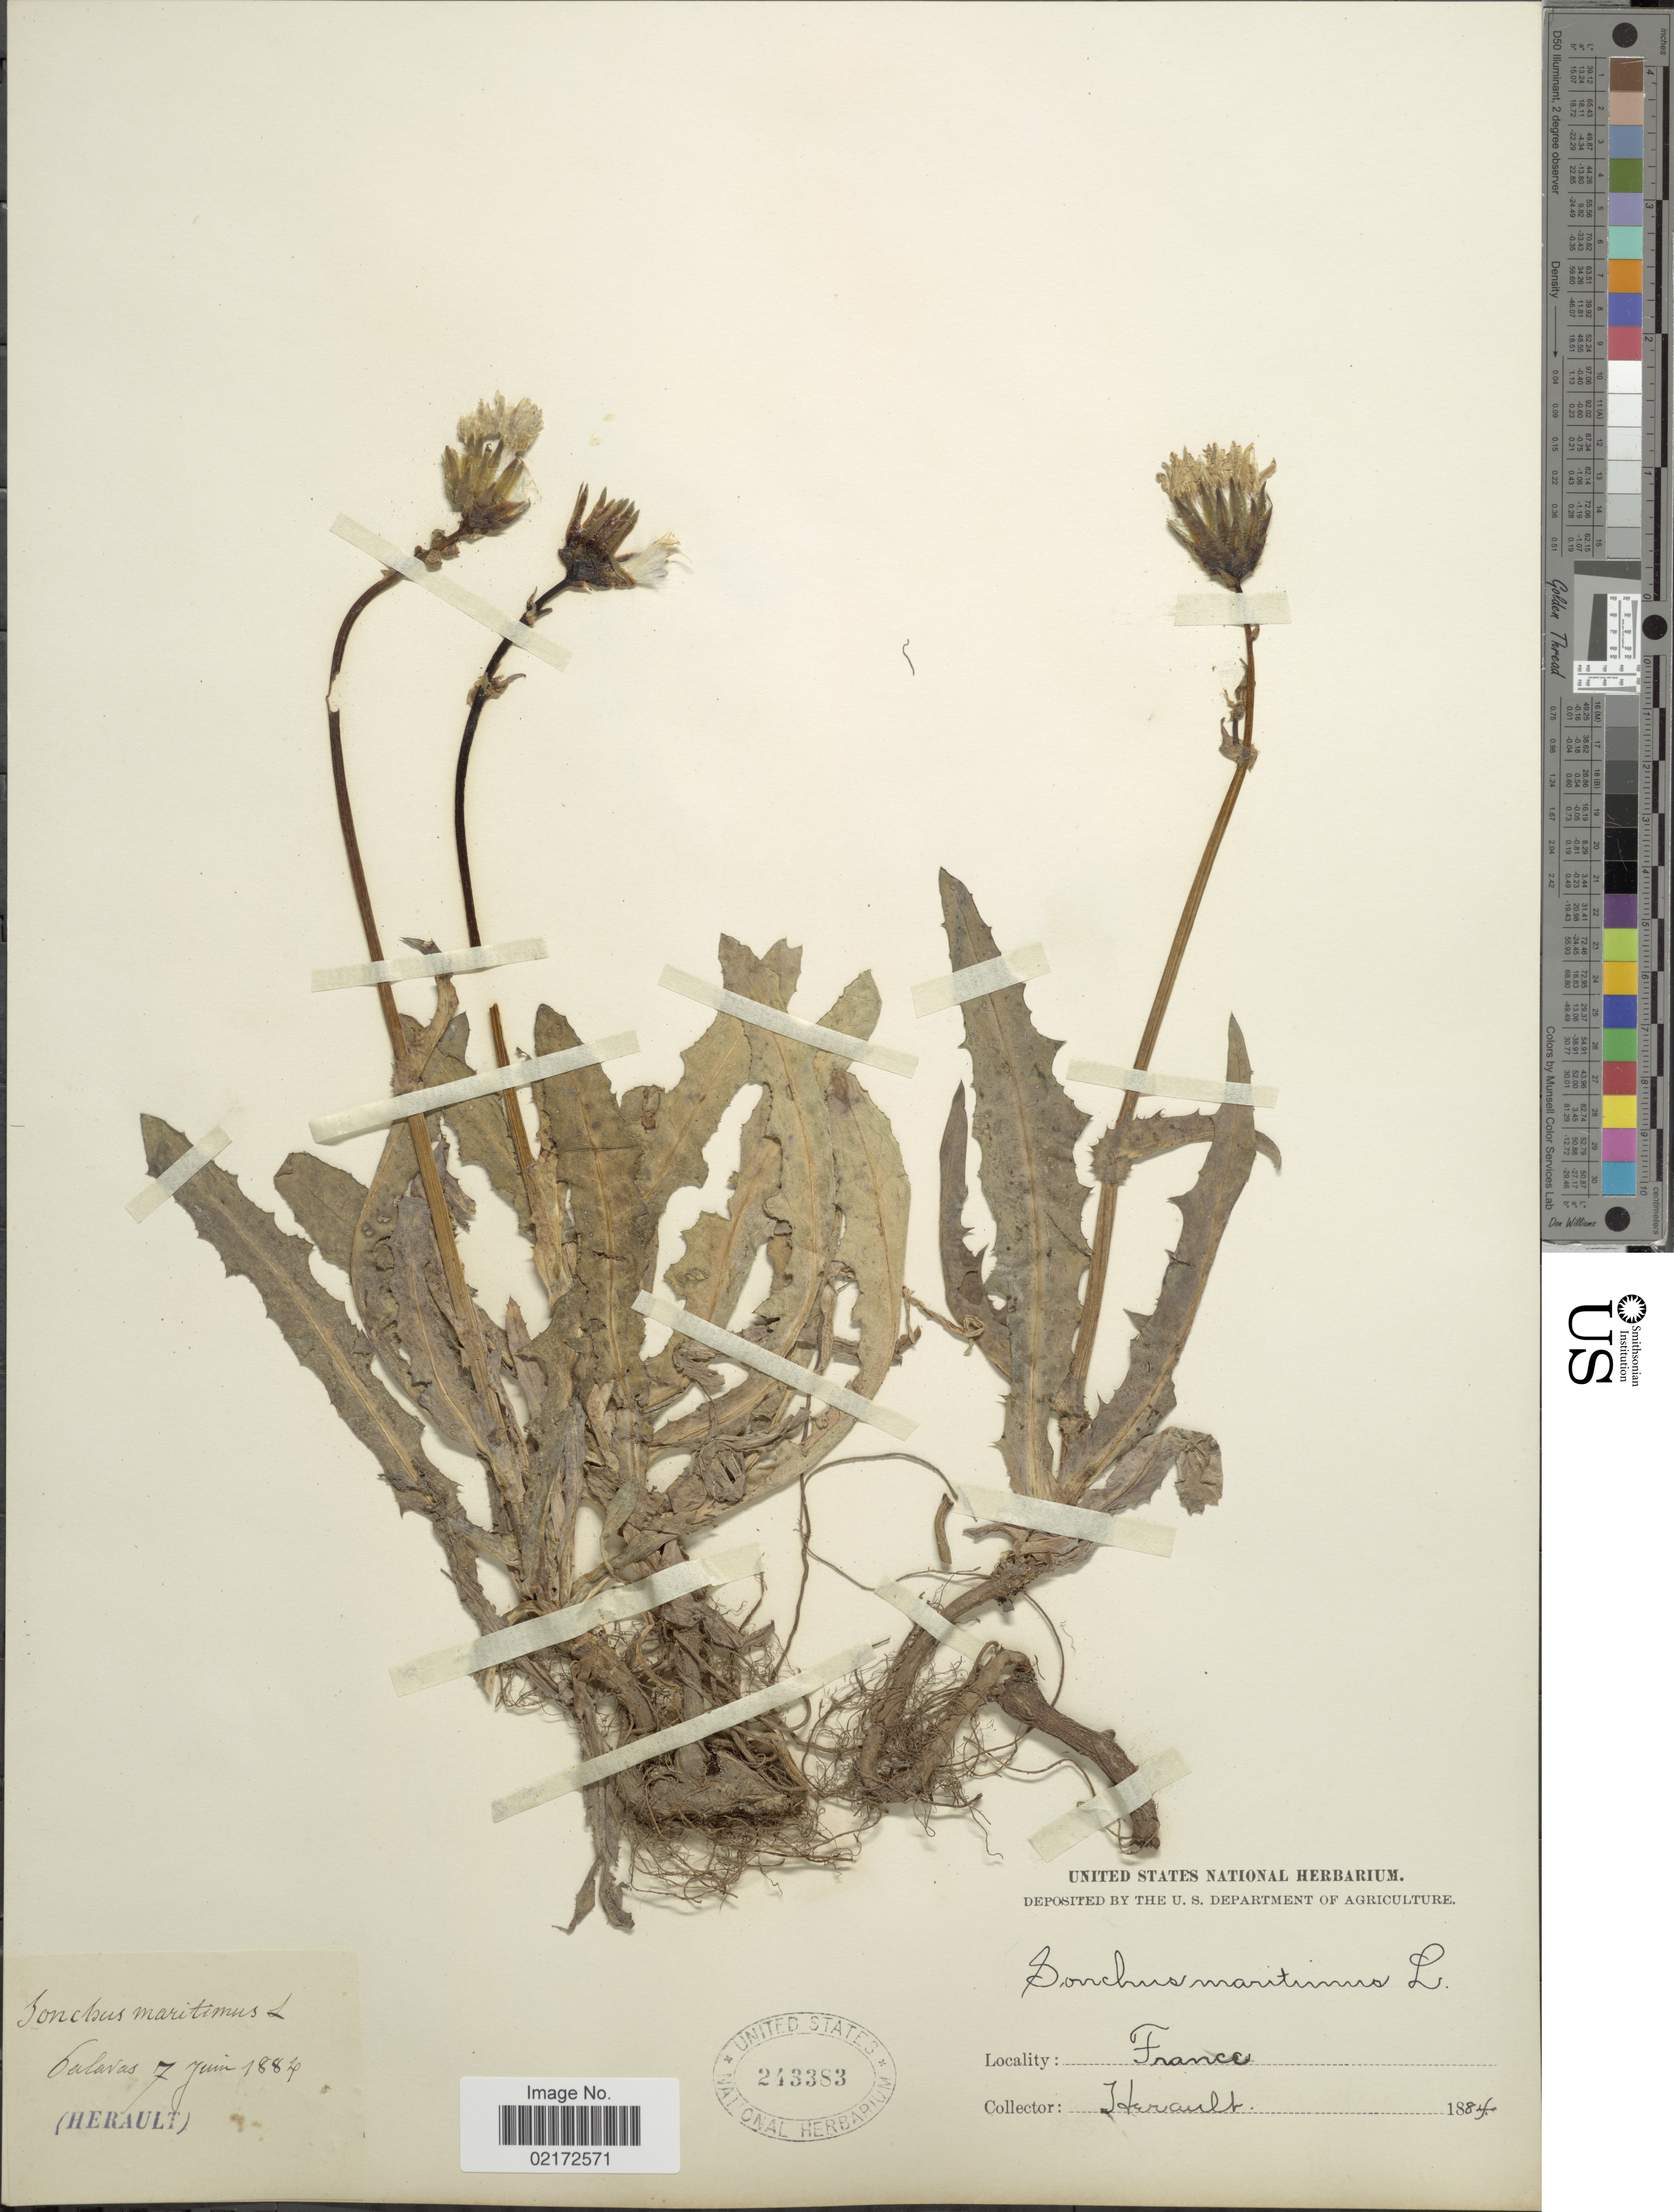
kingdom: Plantae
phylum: Tracheophyta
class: Magnoliopsida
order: Asterales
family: Asteraceae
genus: Sonchus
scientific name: Sonchus maritimus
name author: L.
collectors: U.S. National Herbarium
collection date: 1884-06-07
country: France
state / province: Occitanie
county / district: Hérault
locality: Calavas (Herault)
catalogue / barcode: US 243383